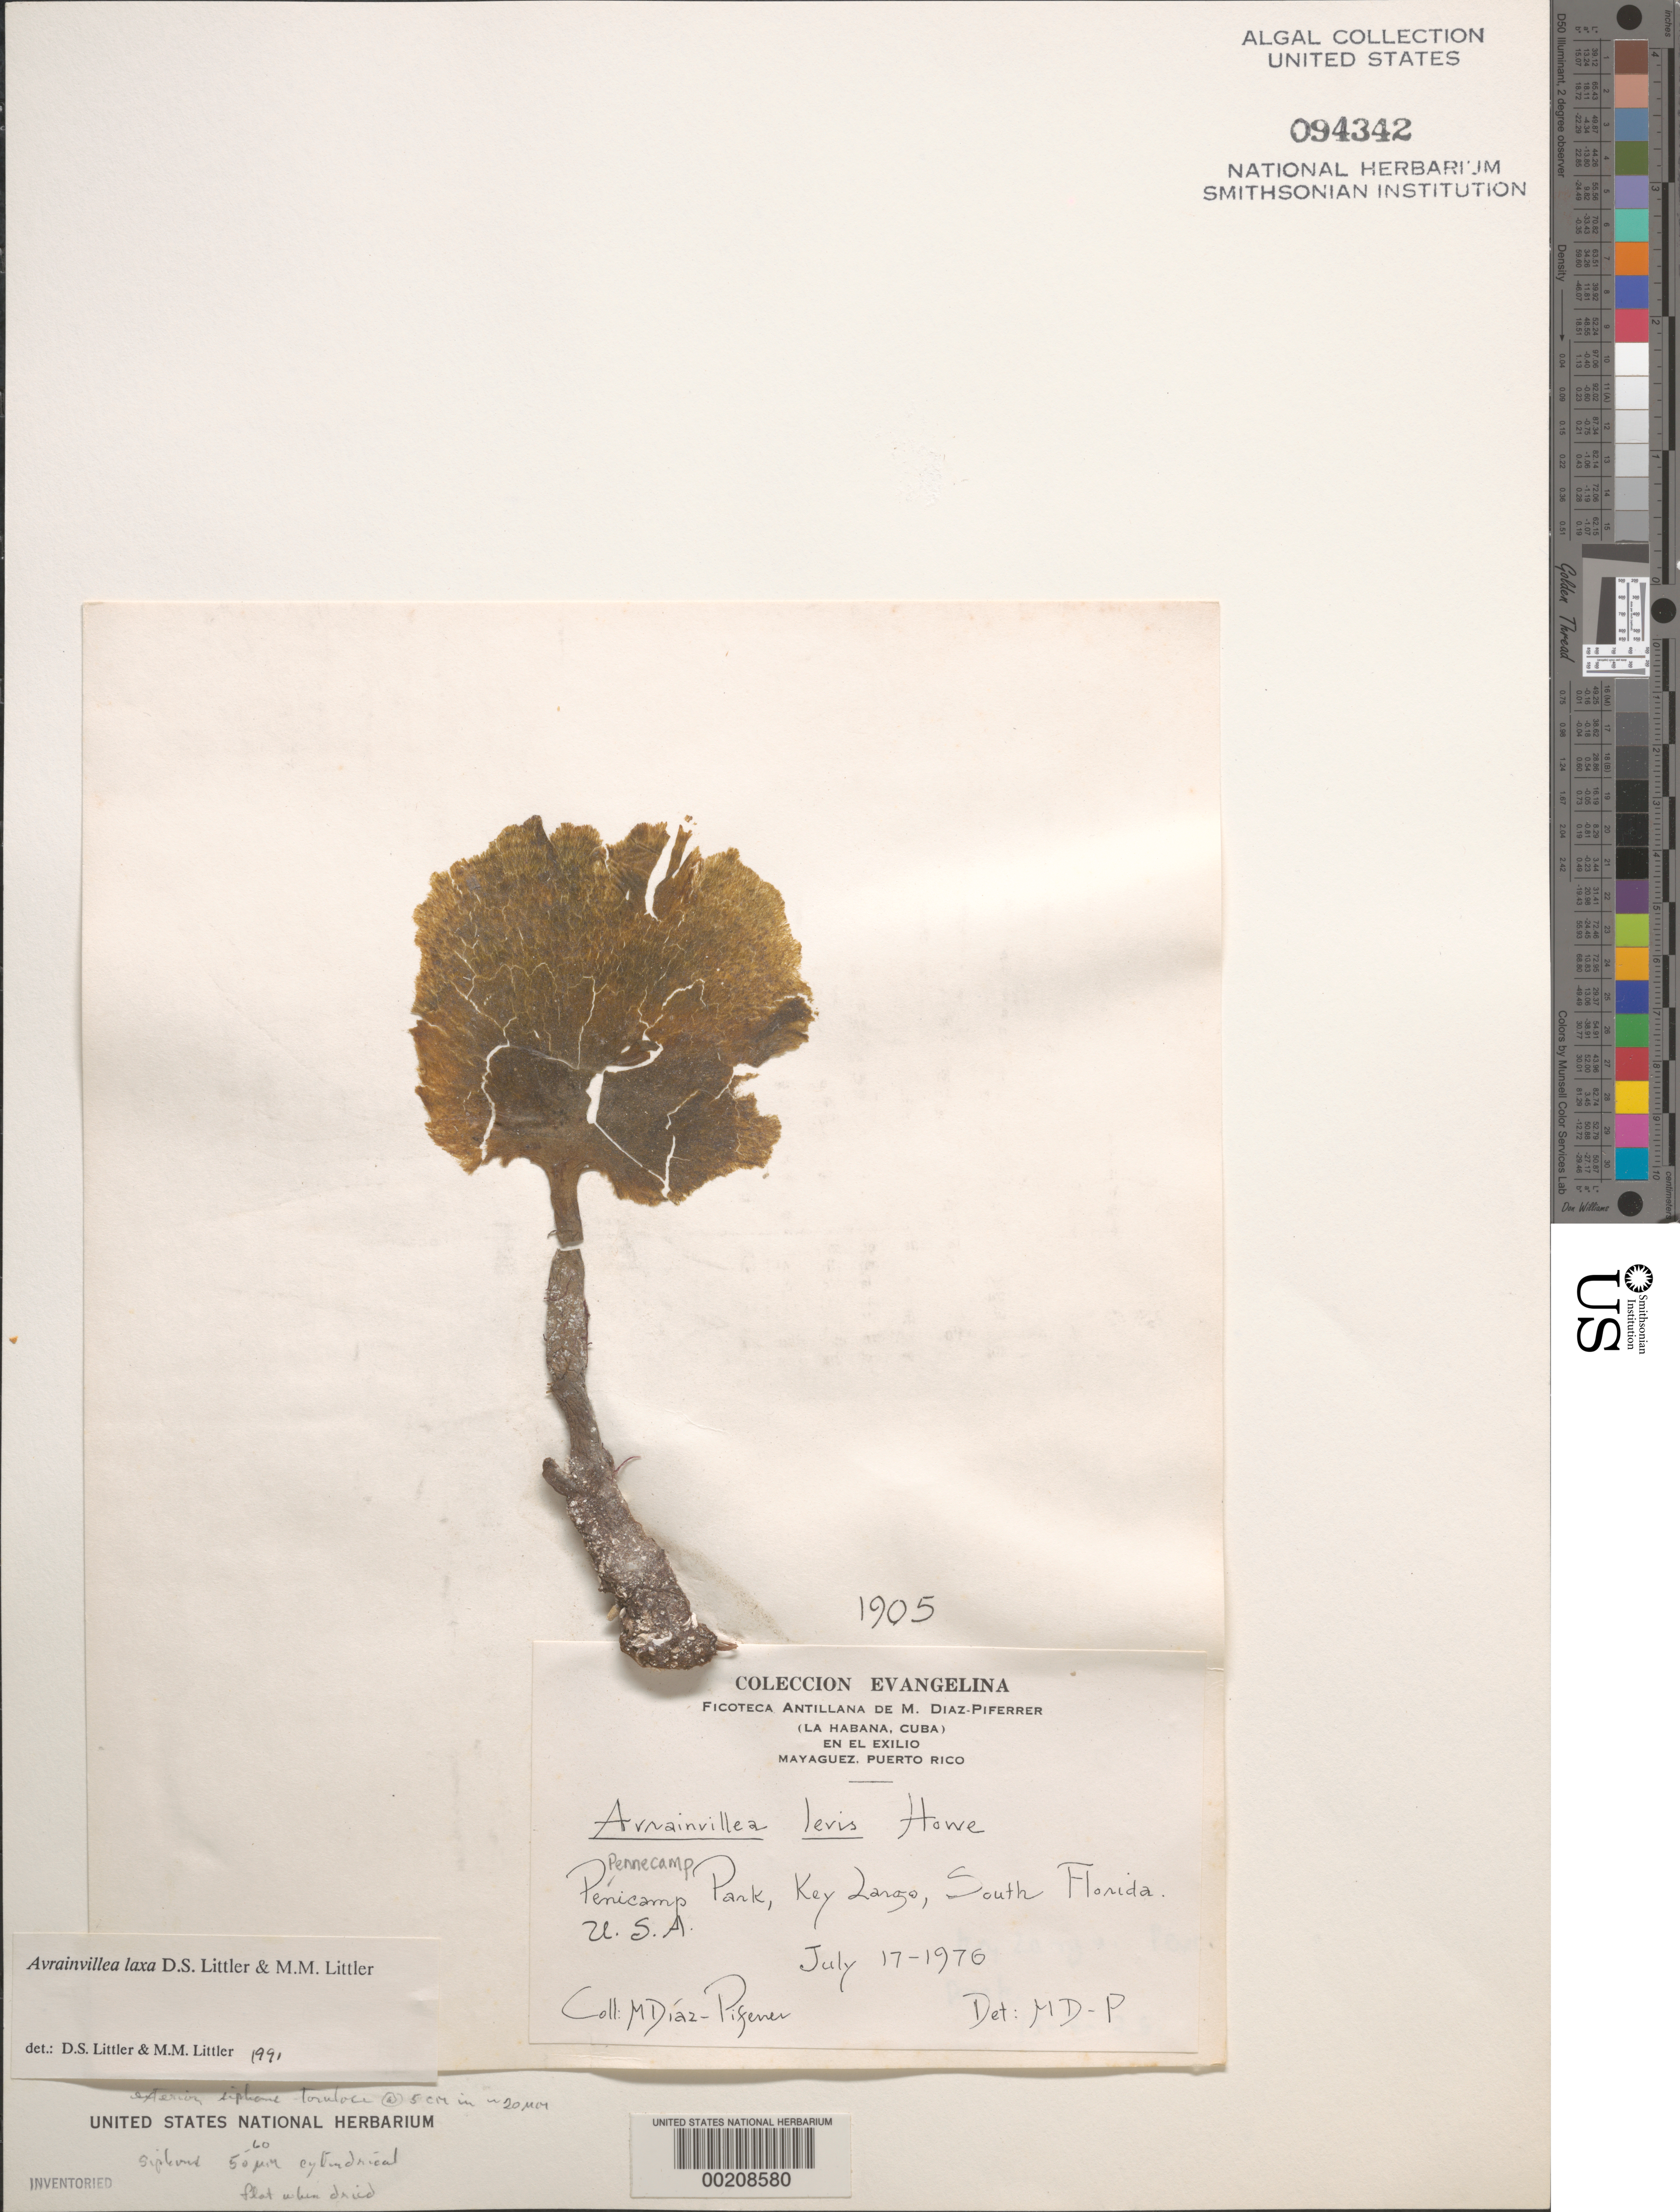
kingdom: Plantae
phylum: Chlorophyta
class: Ulvophyceae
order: Bryopsidales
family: Dichotomosiphonaceae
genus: Avrainvillea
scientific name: Avrainvillea laxa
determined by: Littler, D. S.; Littler, M. M.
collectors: M. Diaz-Piferrer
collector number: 1905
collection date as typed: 17 Jul 1976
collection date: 1976-07-17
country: United States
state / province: Florida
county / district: Monroe County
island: Key Largo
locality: John Pennekamp (Penicamp) State Park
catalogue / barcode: US 94342